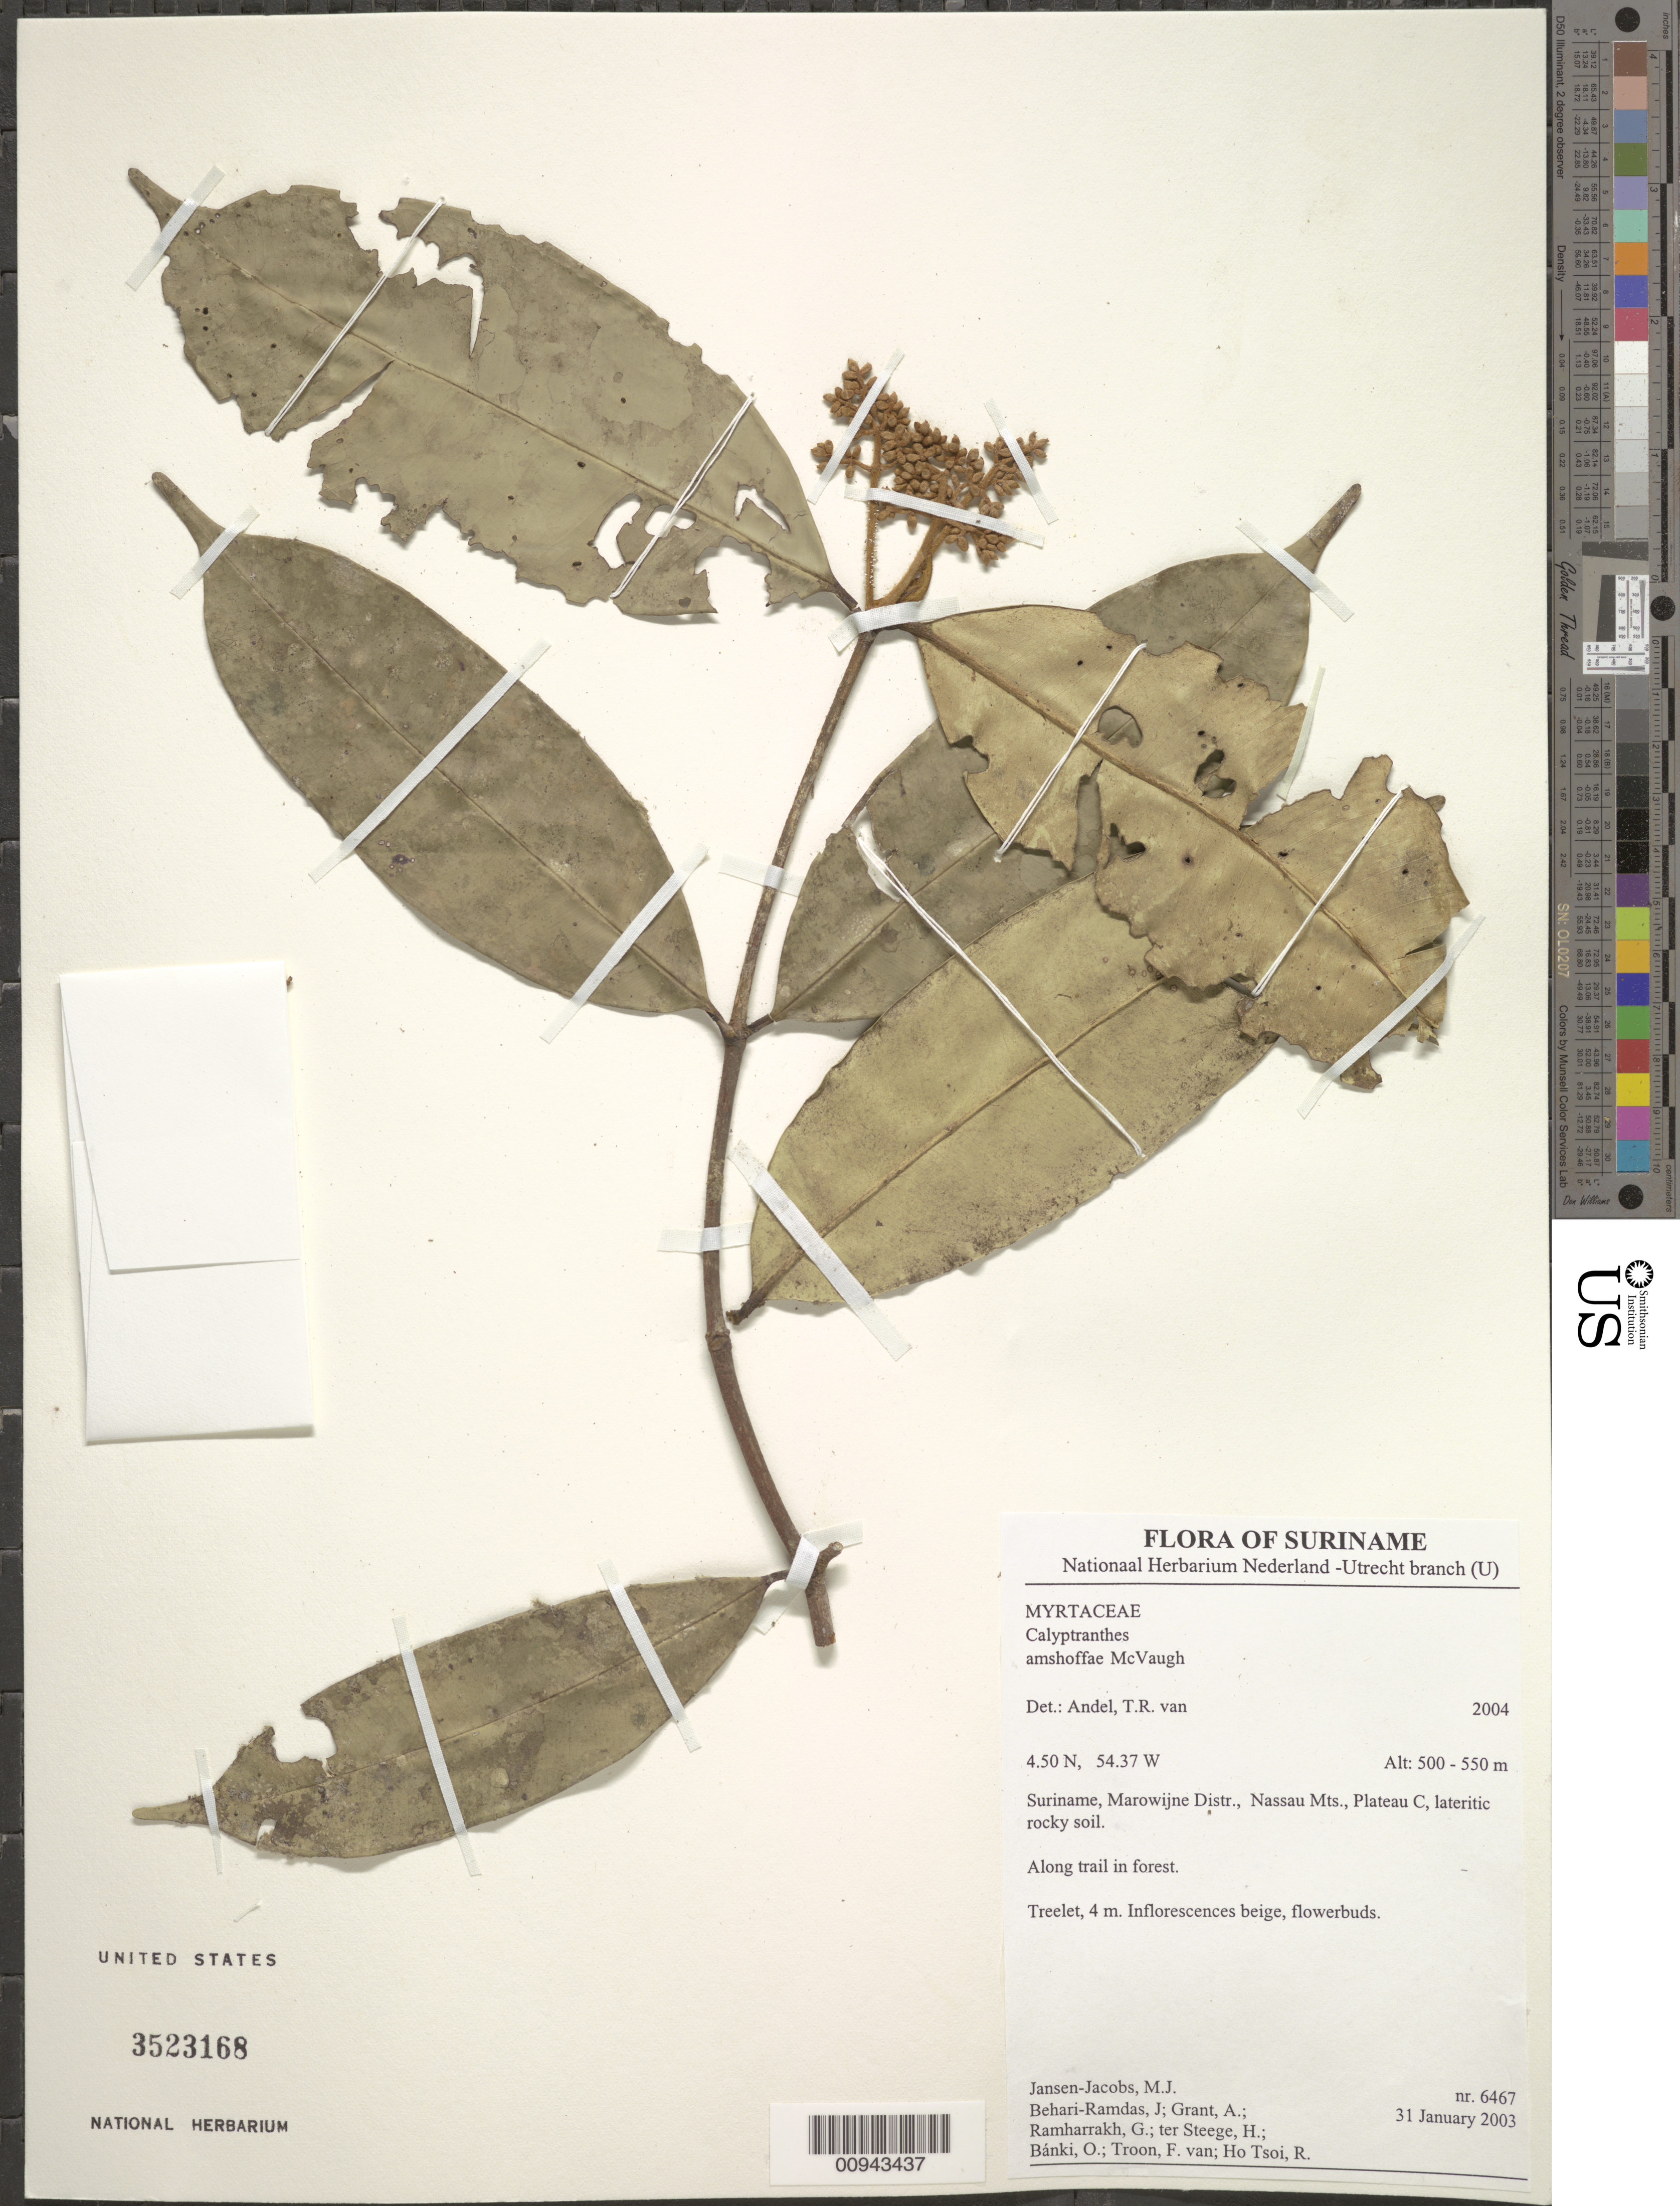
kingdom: Plantae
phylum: Tracheophyta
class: Magnoliopsida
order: Myrtales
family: Myrtaceae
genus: Myrcia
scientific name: Myrcia amshoffae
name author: (McVaugh) A.R. Lourenço & E. Lucas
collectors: M. J. Jansen-Jacobs, J. Behari-Ramdas, A. Grant, G. Ramharrakh, H. ter Steege, O. Bánki, F. Van Troon & R. Ho Tsoi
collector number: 6467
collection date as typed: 31-Jan-03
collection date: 2003-01-31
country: Suriname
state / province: Marowijne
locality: Nassau Mts., Plateau C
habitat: Lateritic rocky soil. Along trail in forest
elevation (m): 500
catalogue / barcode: US 3523168